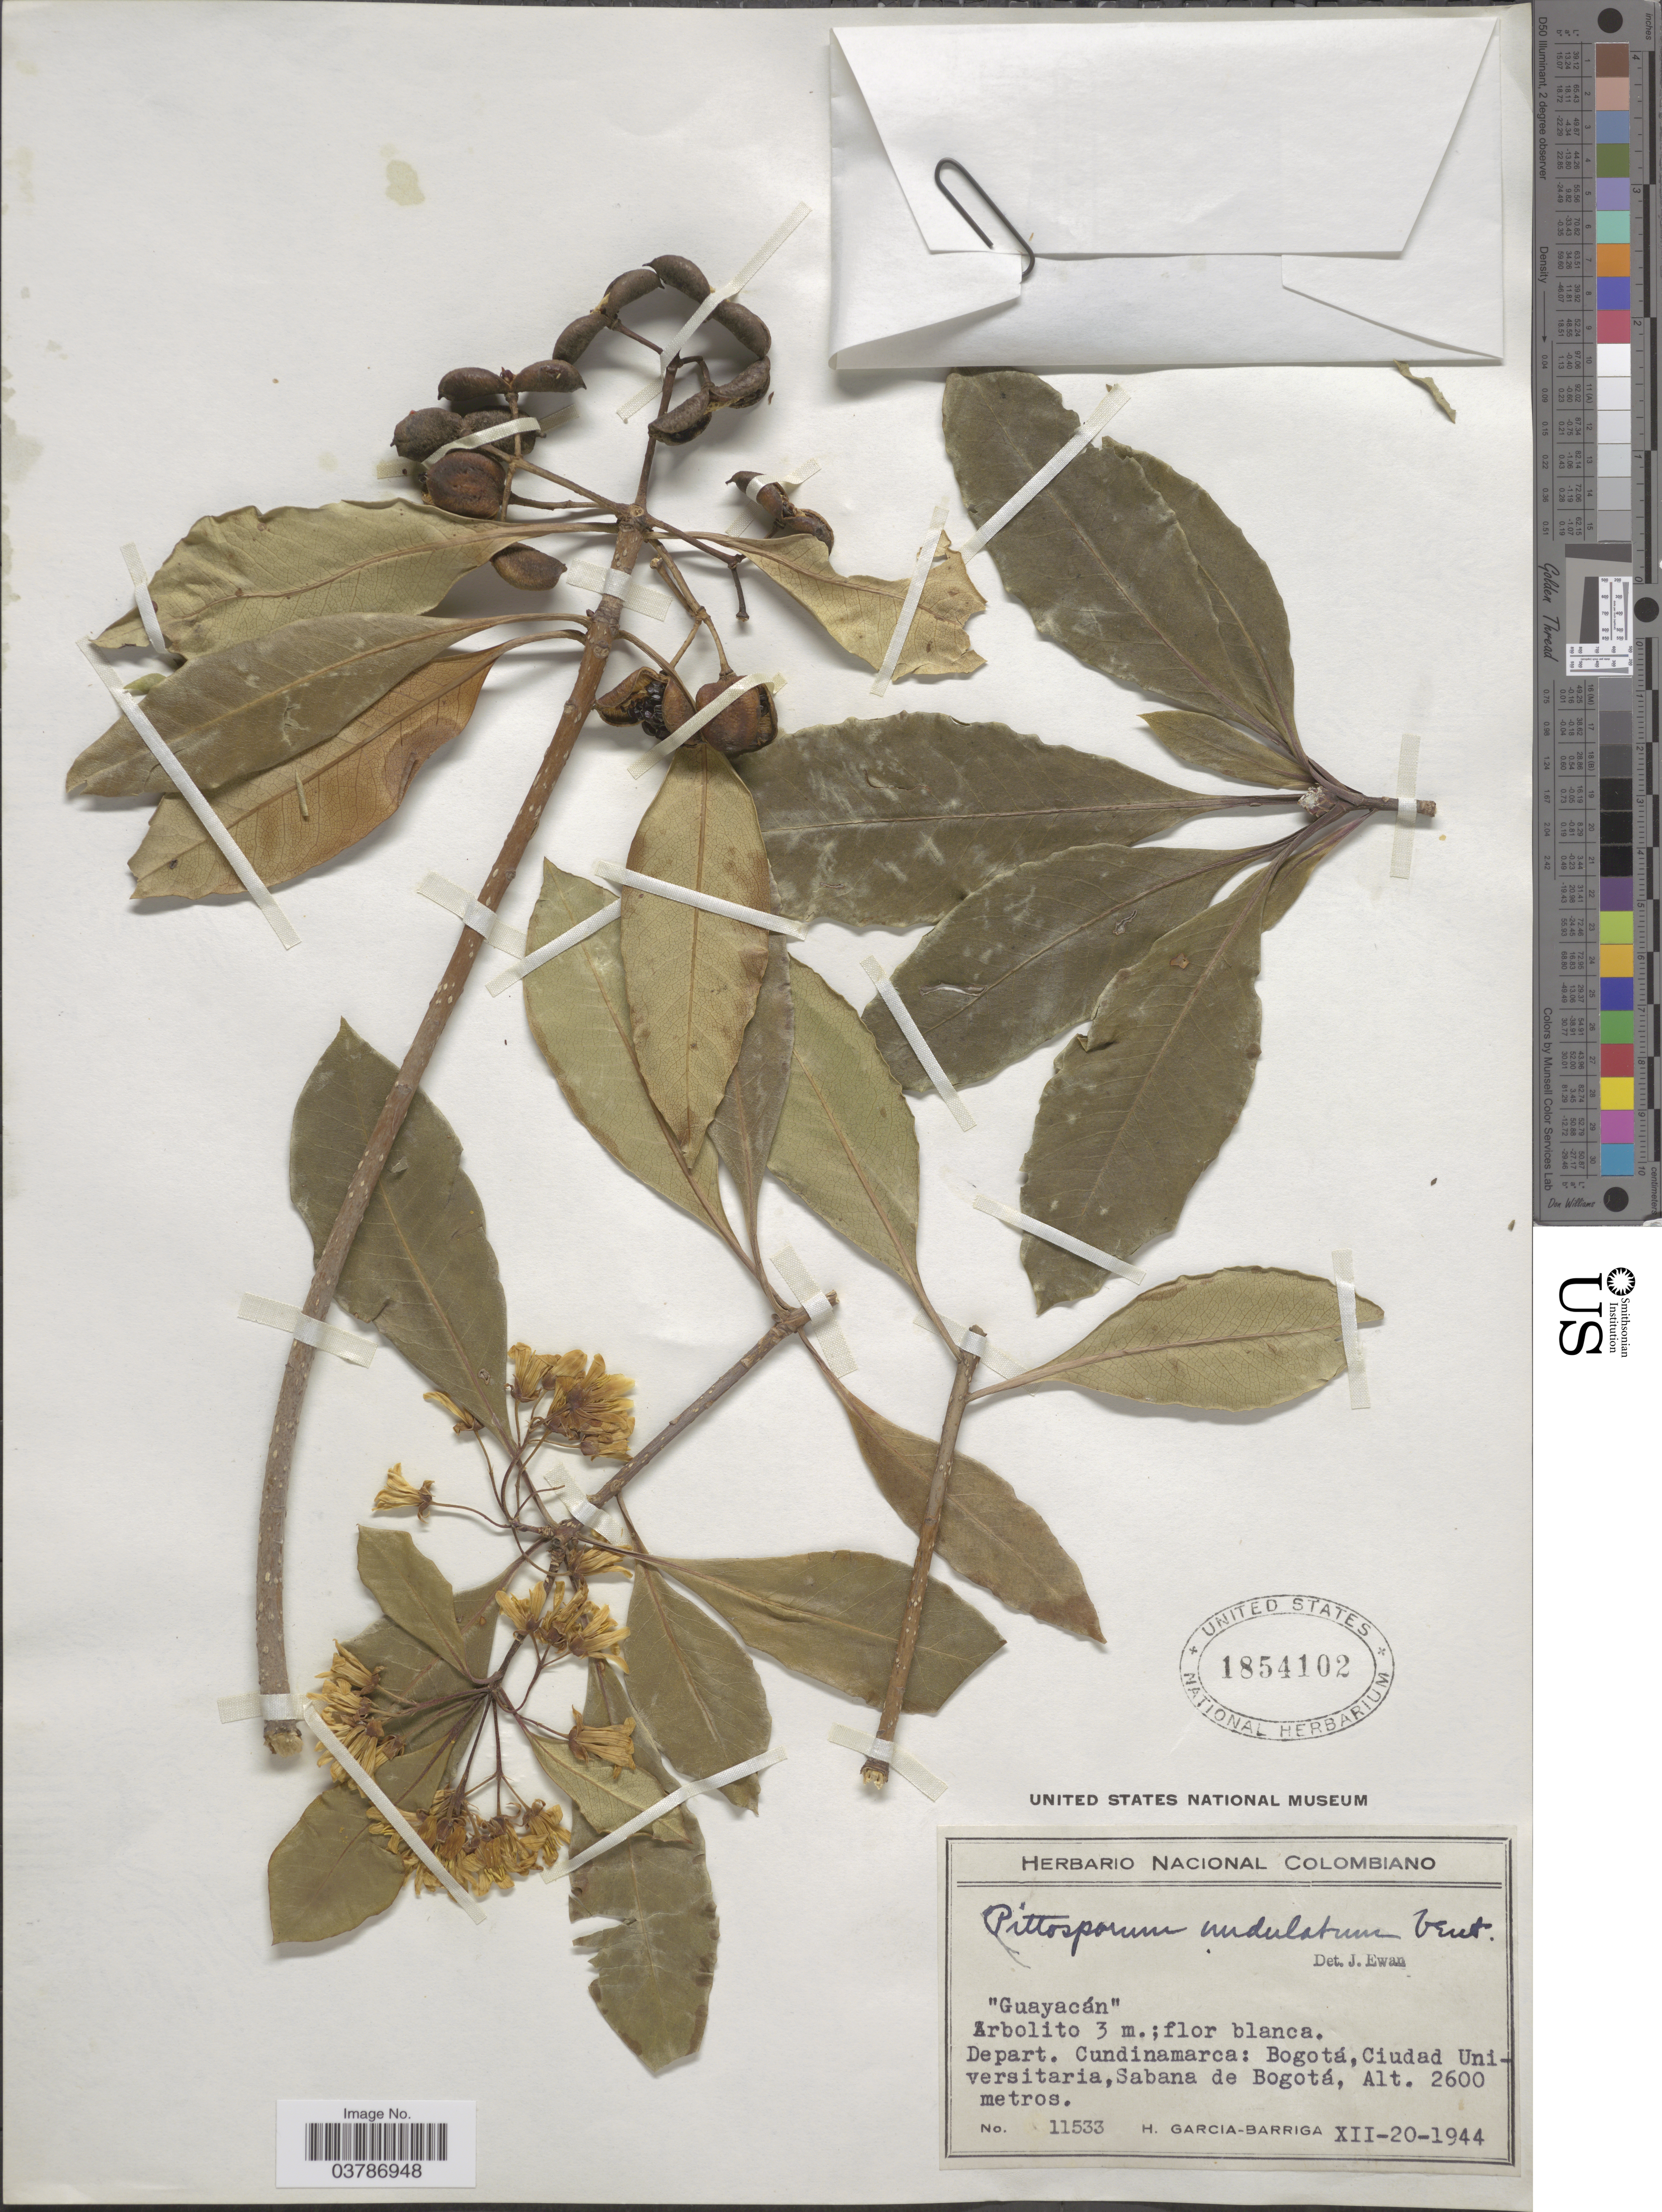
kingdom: Plantae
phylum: Tracheophyta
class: Magnoliopsida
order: Apiales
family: Pittosporaceae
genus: Pittosporum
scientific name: Pittosporum undulatum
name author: Vent.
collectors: H. García Barriga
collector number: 11533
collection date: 1944-12-20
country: Colombia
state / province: Cundinamarca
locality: Depart. Cundinamarca: Bogotá, Ciudad Universitaria, Sabana de Bogotá.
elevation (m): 2600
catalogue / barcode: US 1854102